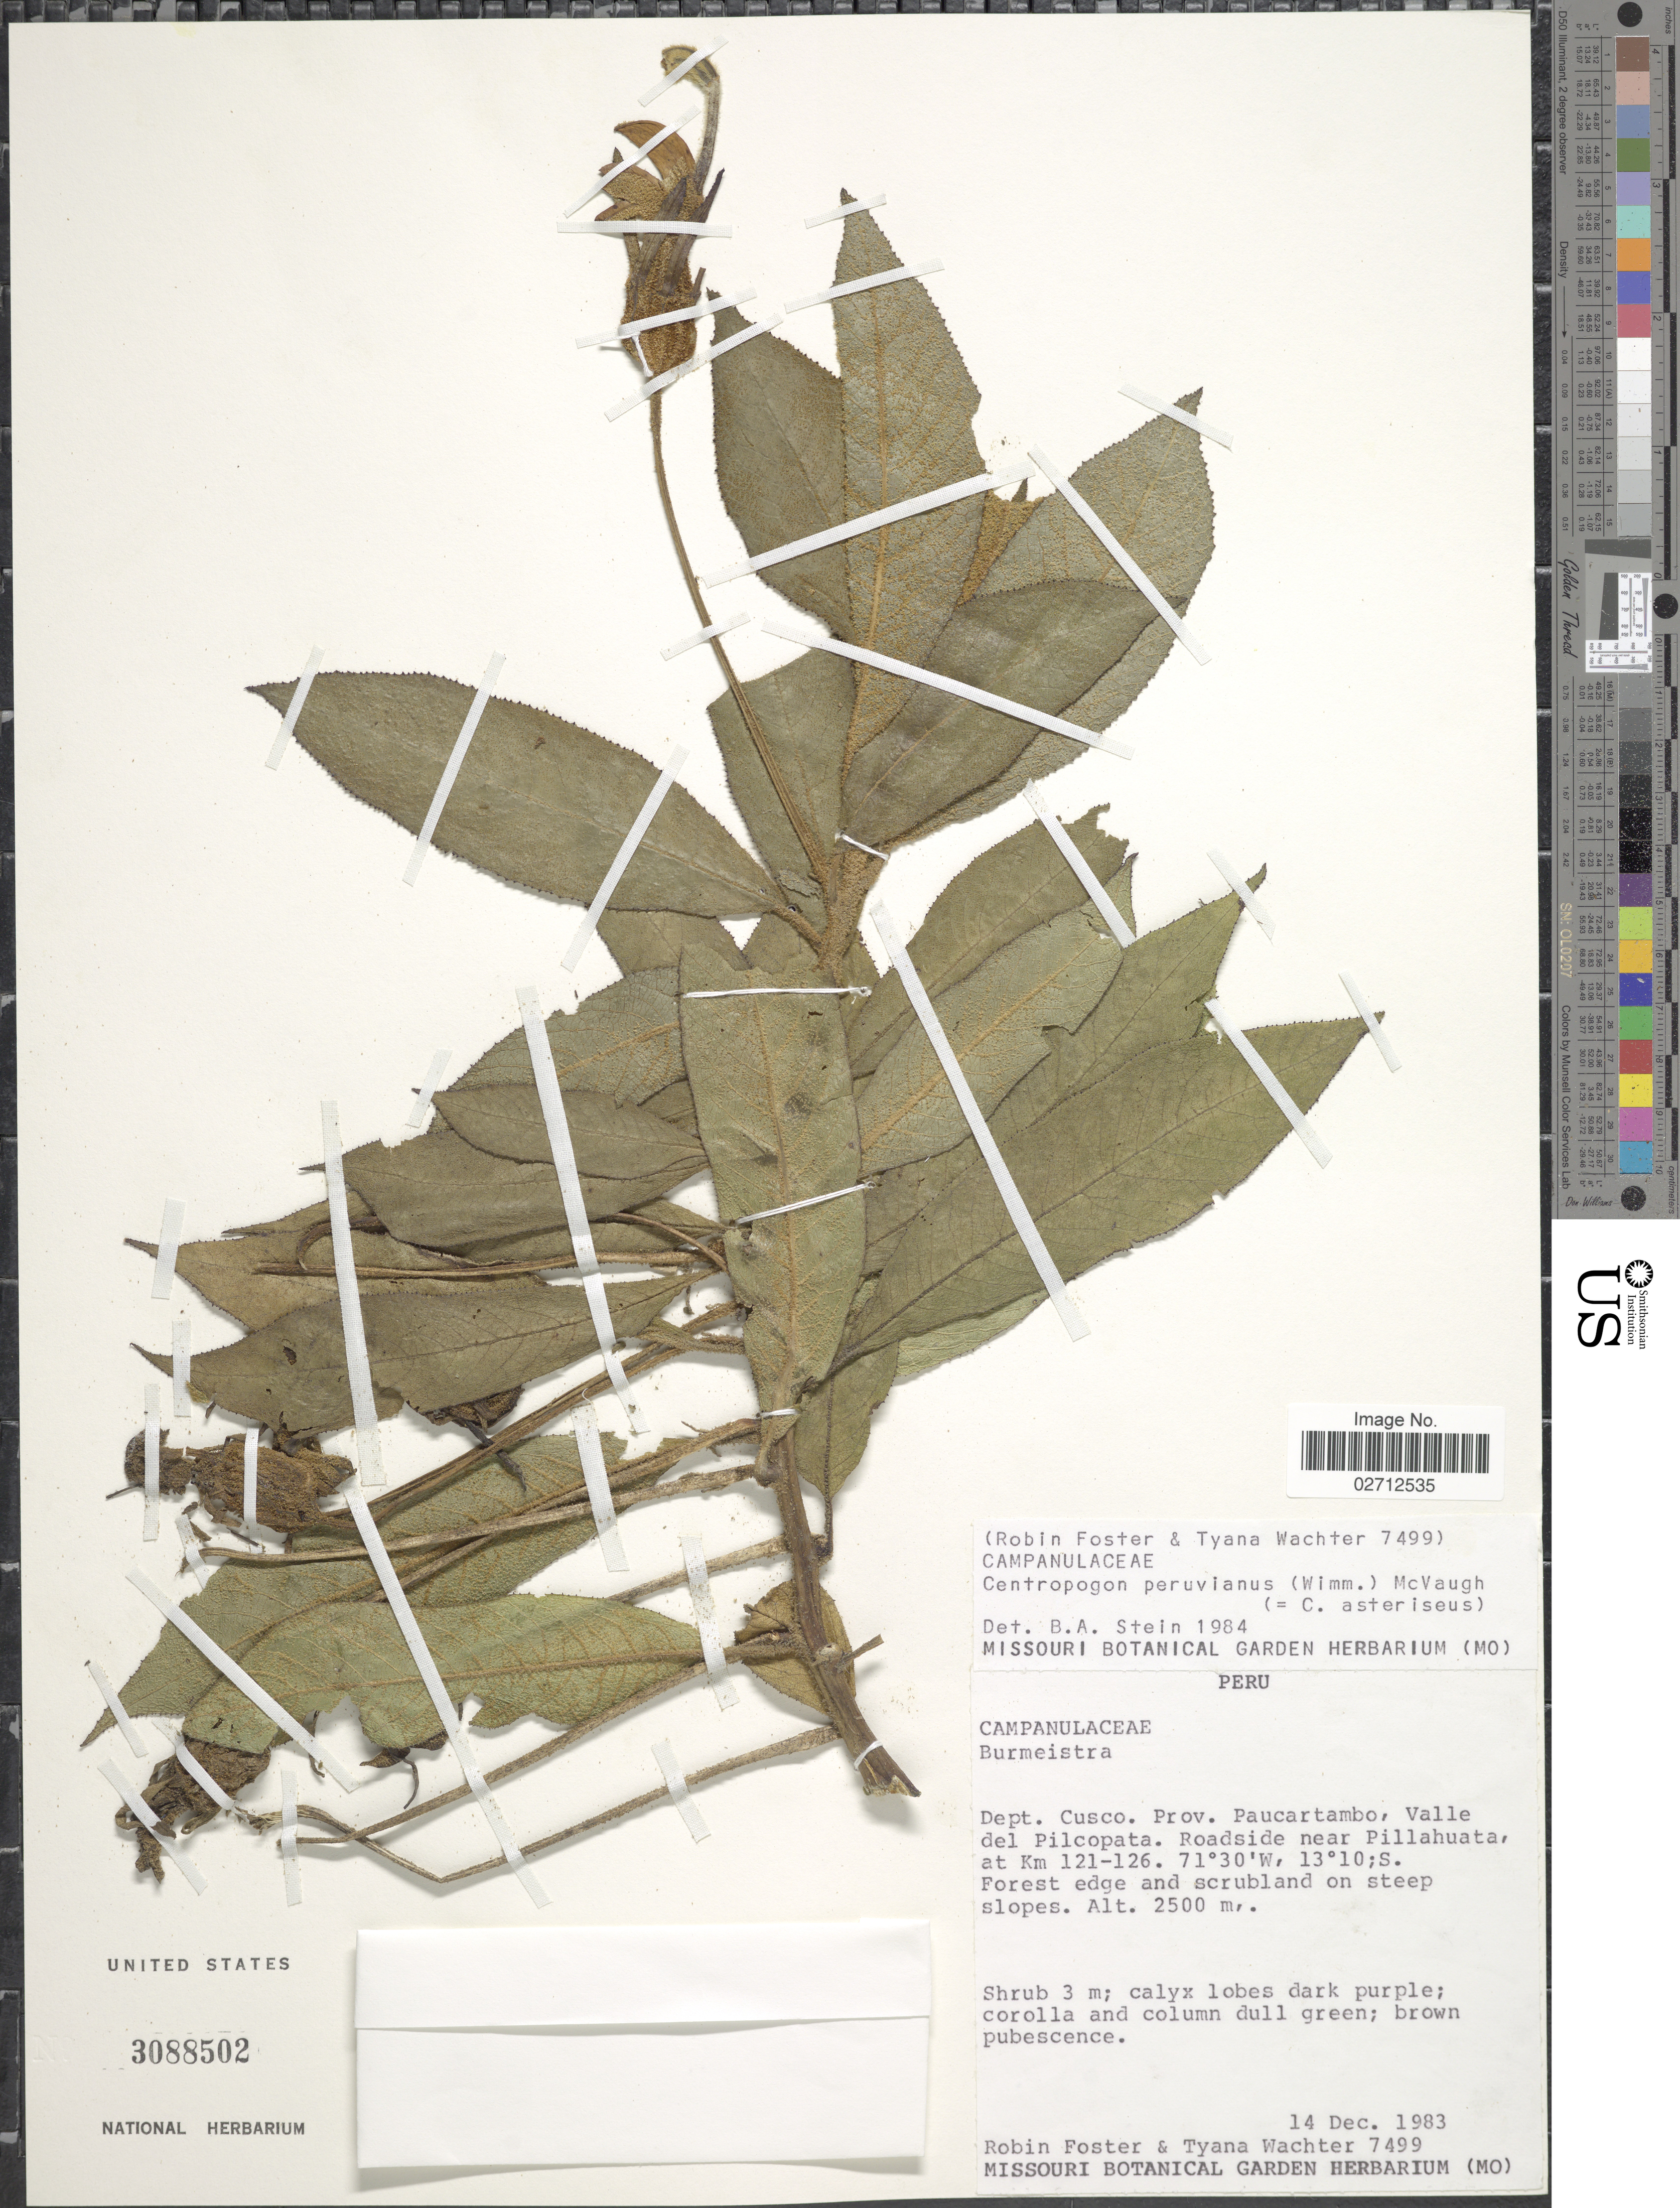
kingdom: Plantae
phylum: Tracheophyta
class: Magnoliopsida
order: Asterales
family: Campanulaceae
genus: Centropogon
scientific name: Centropogon peruvianus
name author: (E. Wimm.) McVaugh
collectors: R. B. Foster & T. Wachter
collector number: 7499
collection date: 1983-12-14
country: Peru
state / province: Cusco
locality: Dept. Cusco. Prov. Paucartambo, Valle del Pilcopata. Roadside near Pillahuata, at Km 121-126. Forest edge and scrubland on steep slopes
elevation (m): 2500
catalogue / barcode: US 3088502